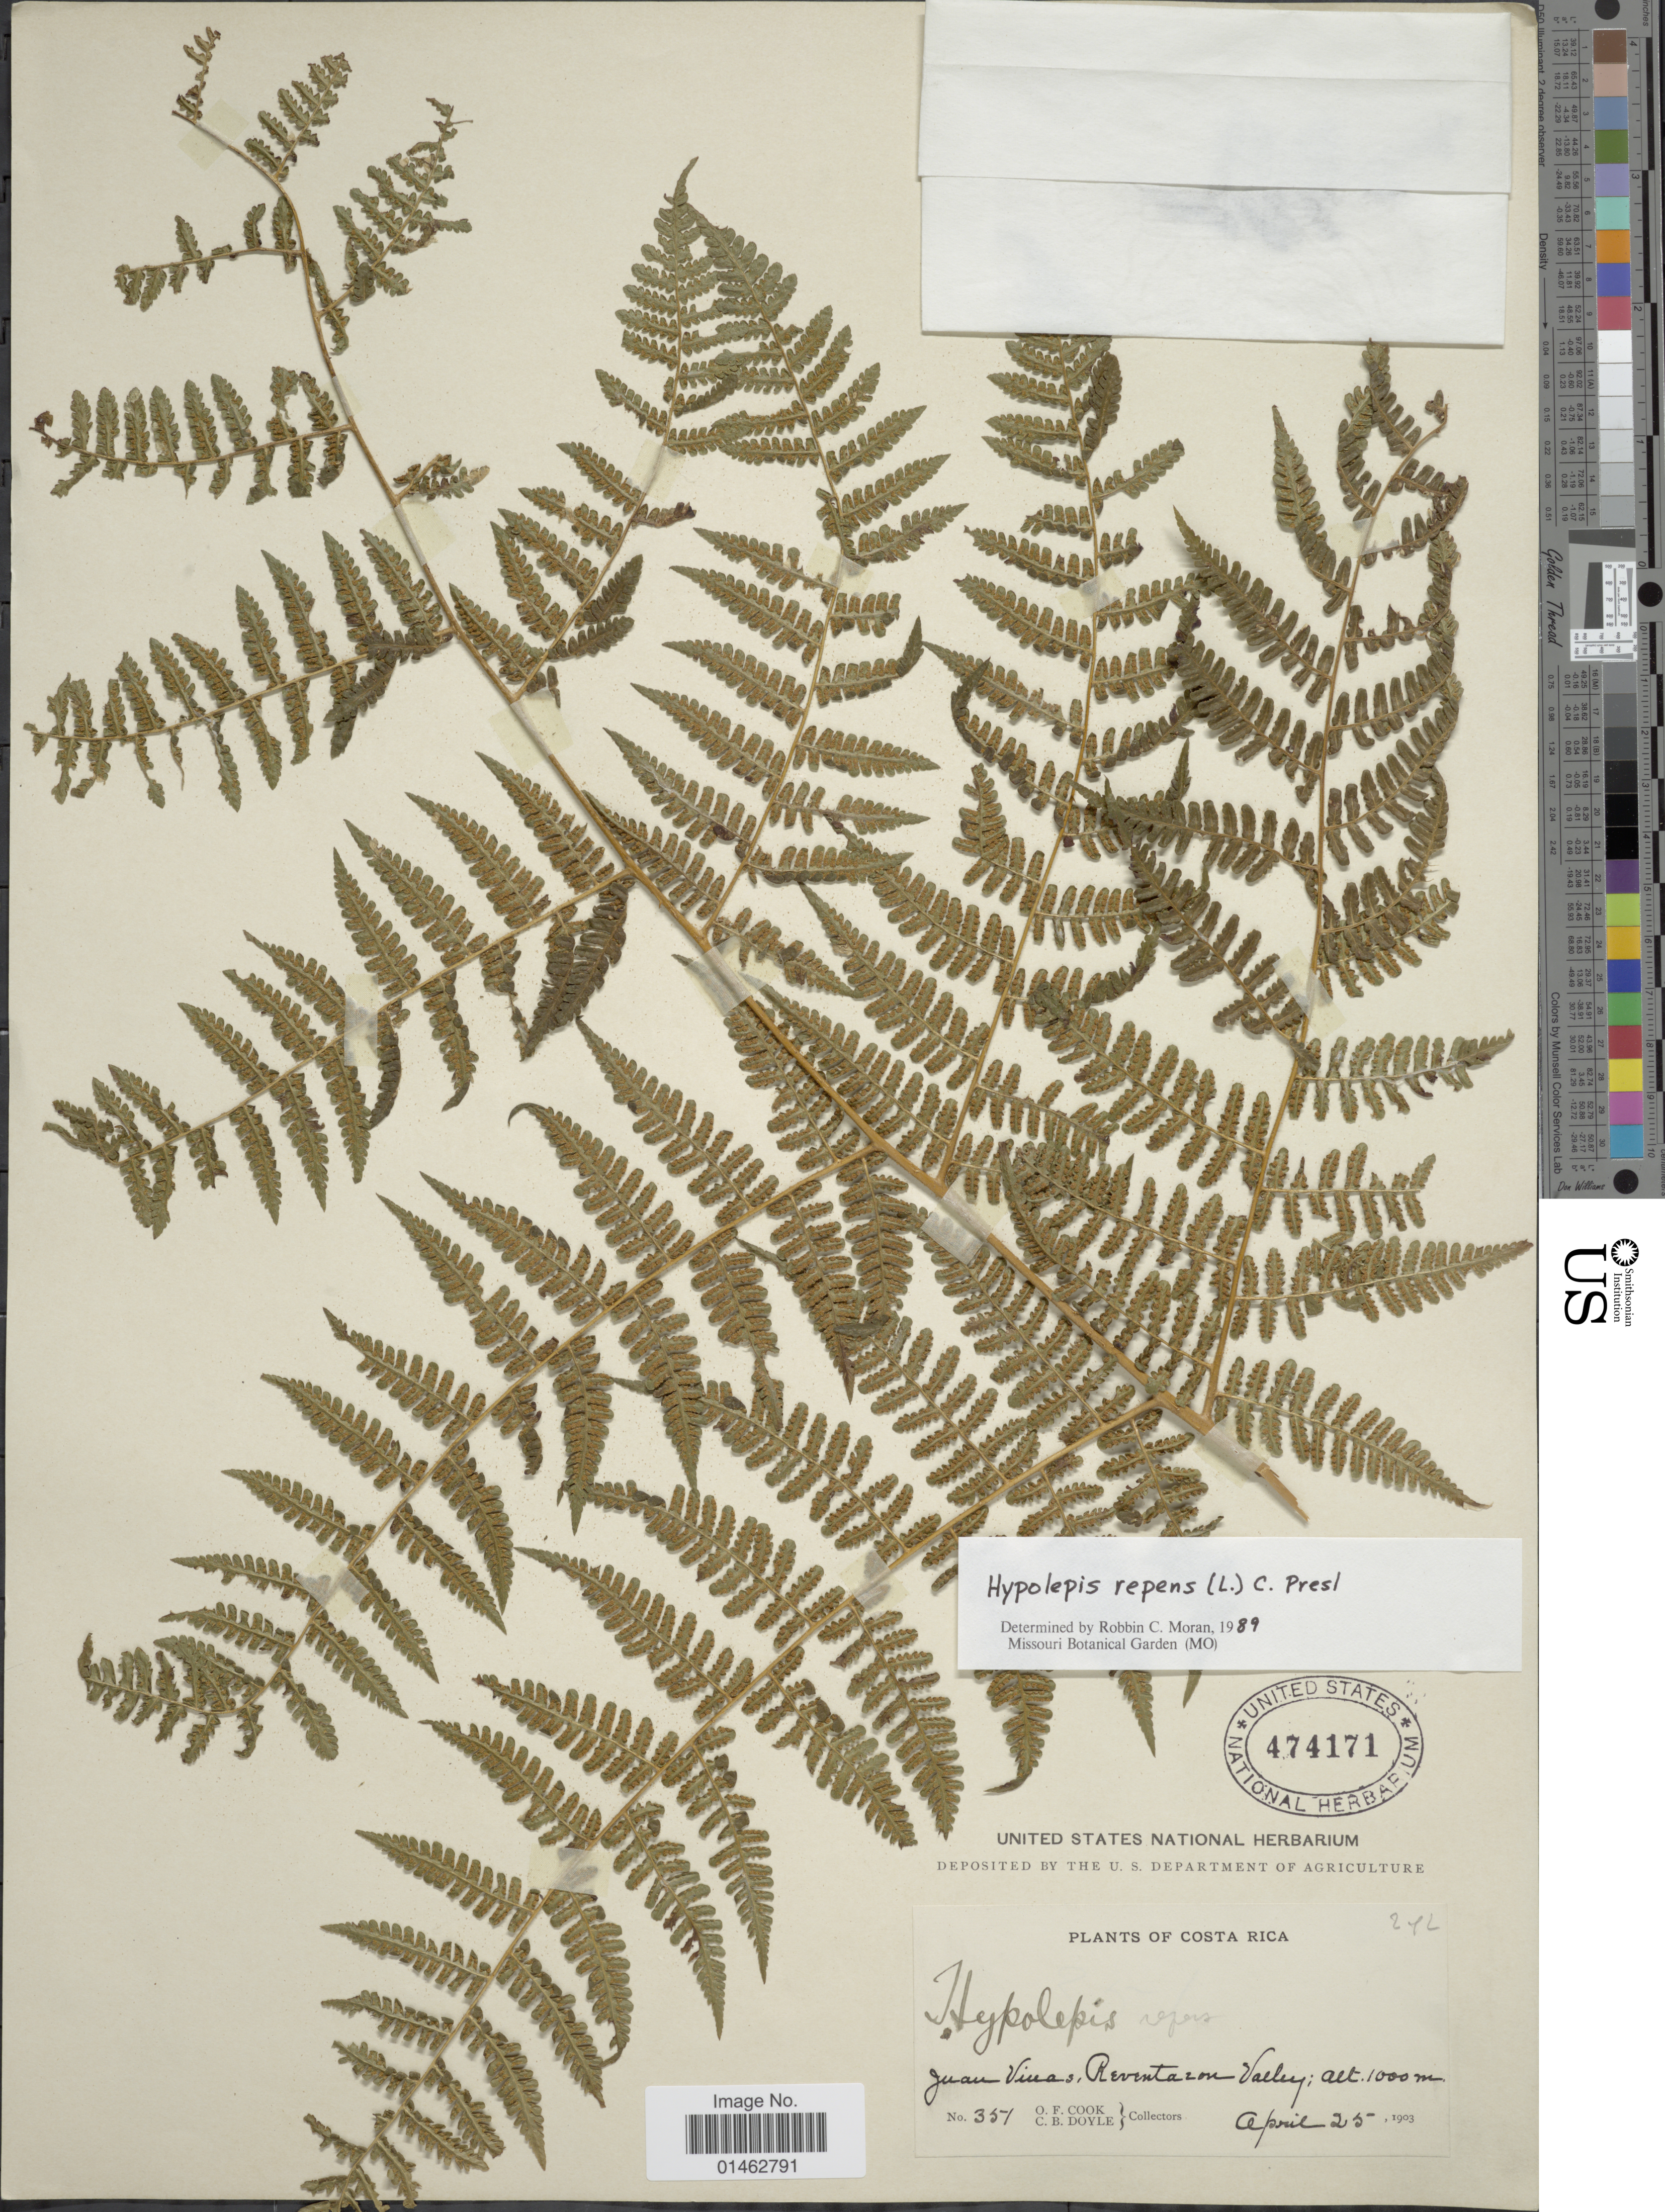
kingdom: Plantae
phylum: Tracheophyta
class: Polypodiopsida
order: Polypodiales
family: Dennstaedtiaceae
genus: Hypolepis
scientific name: Hypolepis repens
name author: (L.) C. Presl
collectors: O. F. Cook & C. Doyle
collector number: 351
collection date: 1903-04-25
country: Costa Rica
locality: Juan Viñas, Reventazon Valley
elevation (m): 1000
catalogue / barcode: US 474171